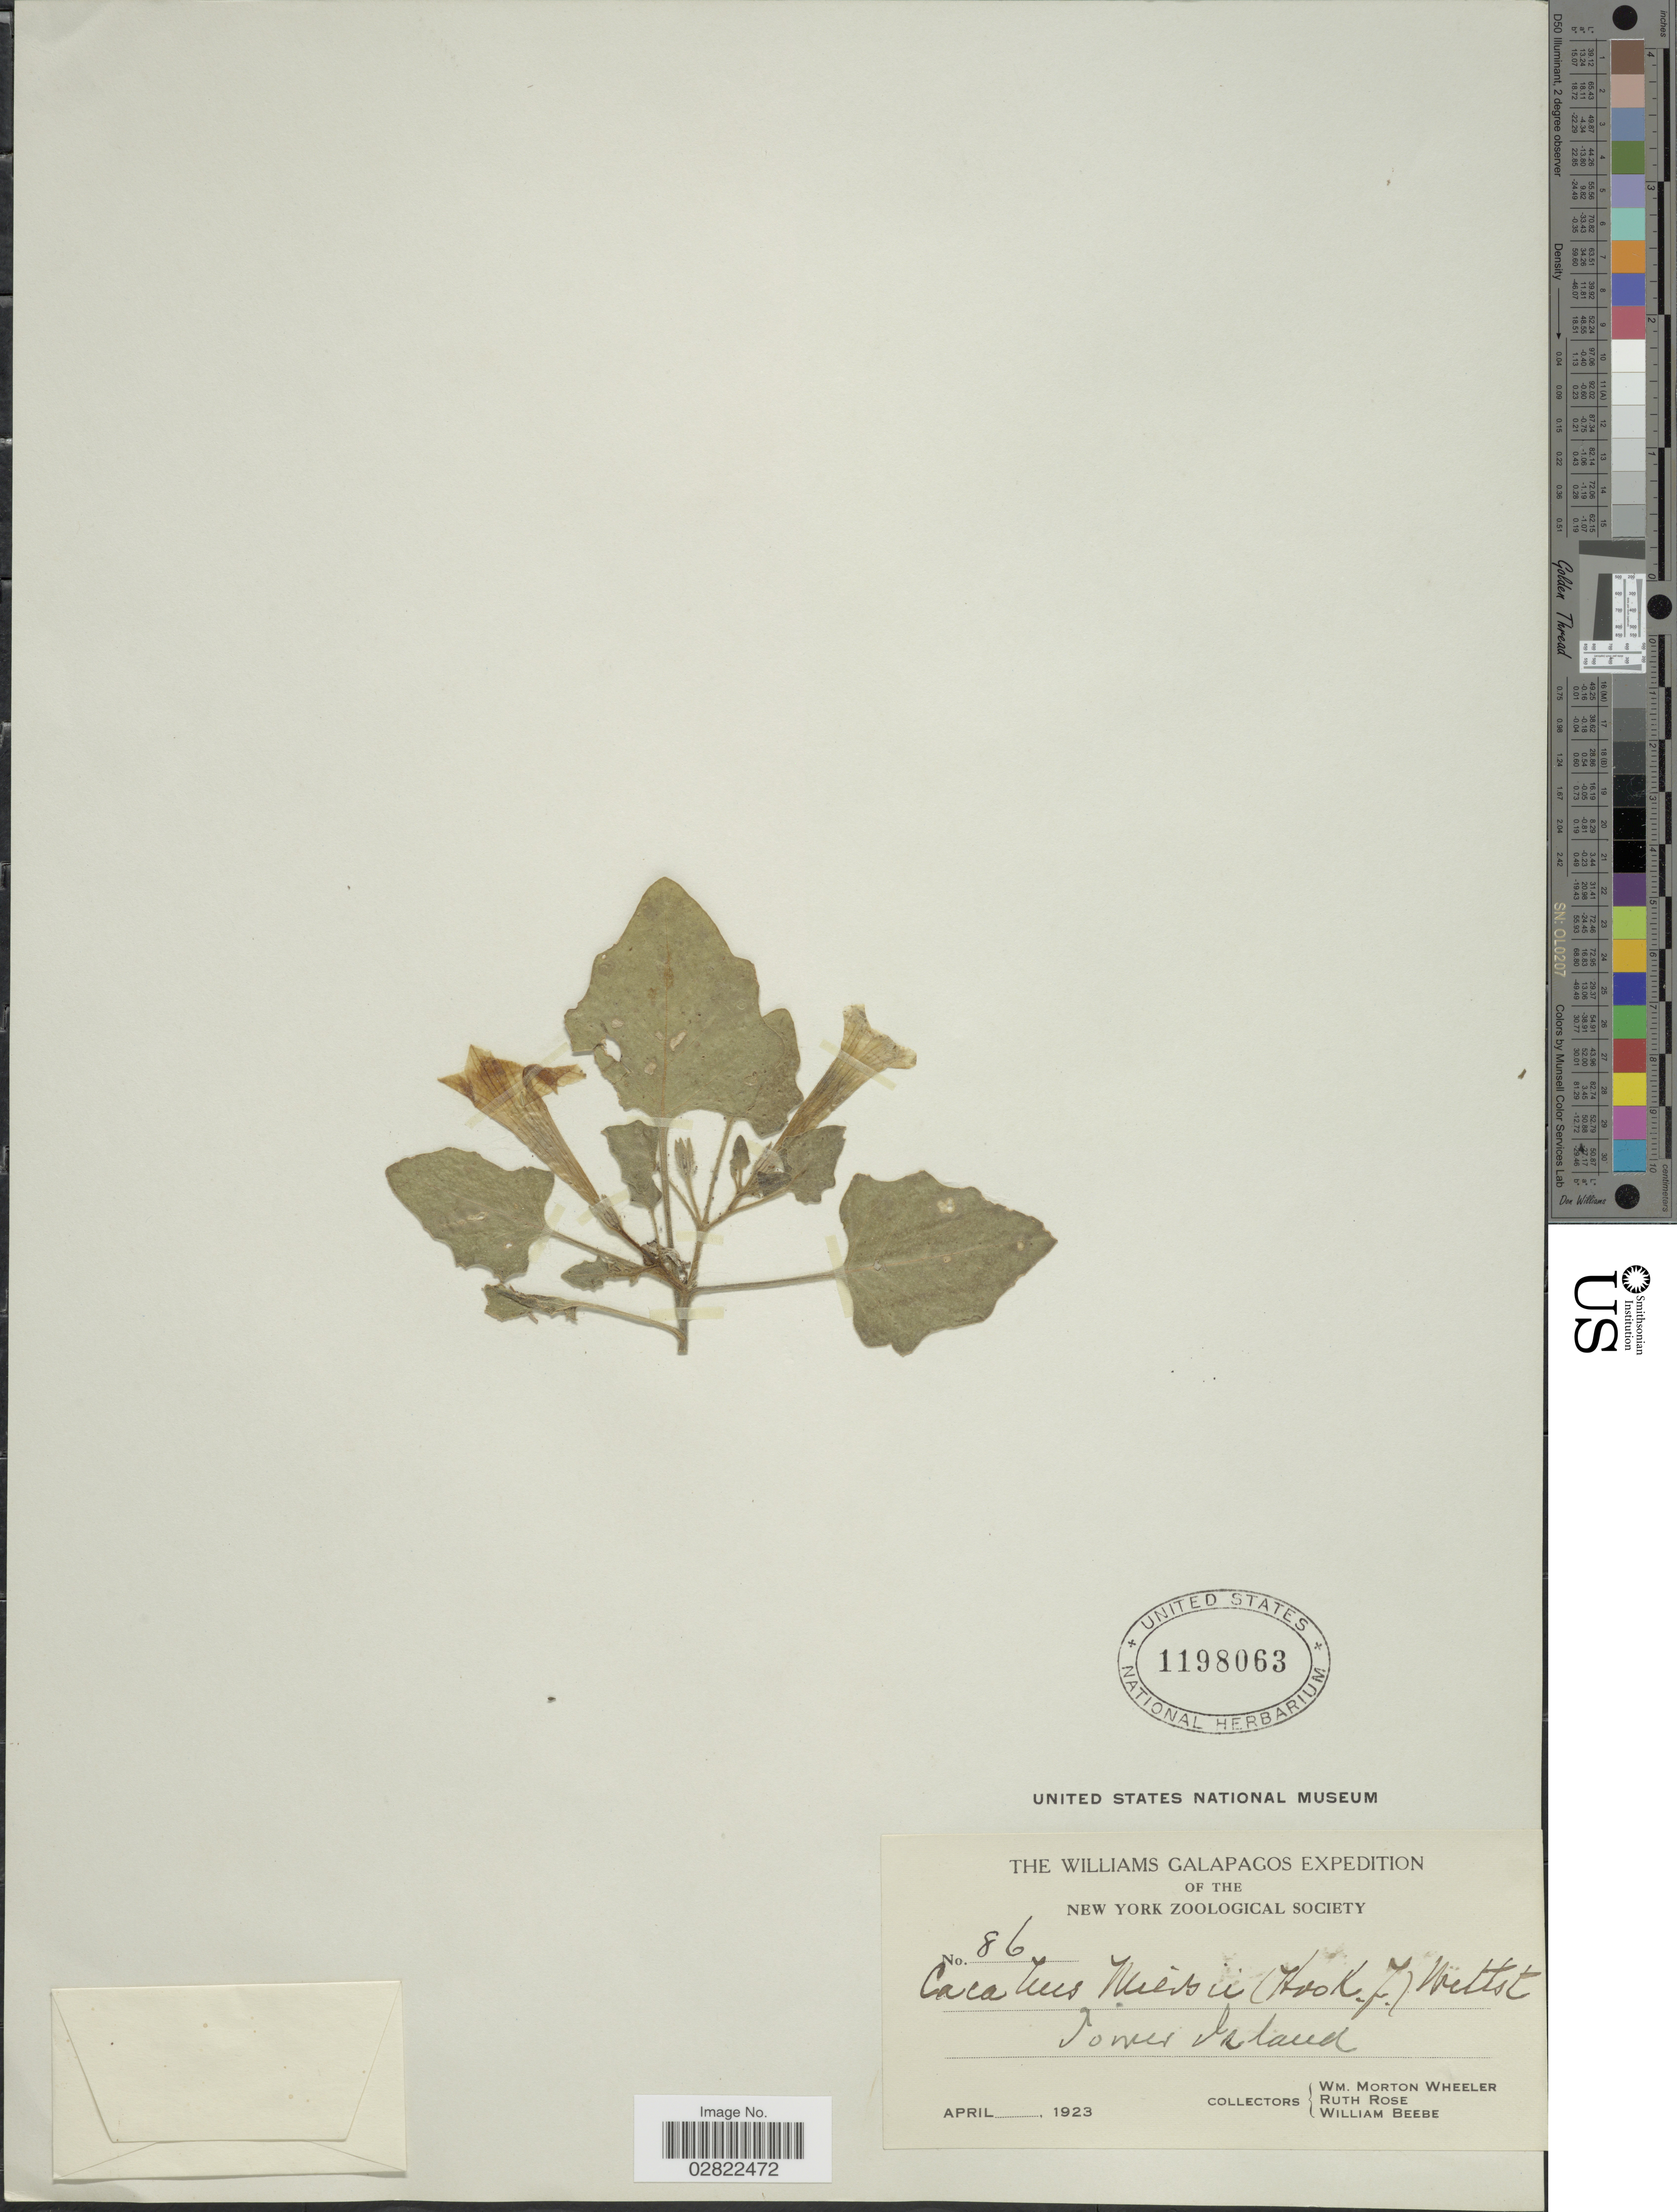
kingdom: Plantae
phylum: Tracheophyta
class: Magnoliopsida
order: Solanales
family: Solanaceae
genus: Exodeconus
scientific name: Exodeconus miersii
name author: (Hook. f.) D'Arcy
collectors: W. Wheeler, R. Rose & W. Beebe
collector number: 86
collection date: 1923-04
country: Ecuador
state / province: Colón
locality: Galapagos, Tower Island.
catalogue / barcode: US 1198063